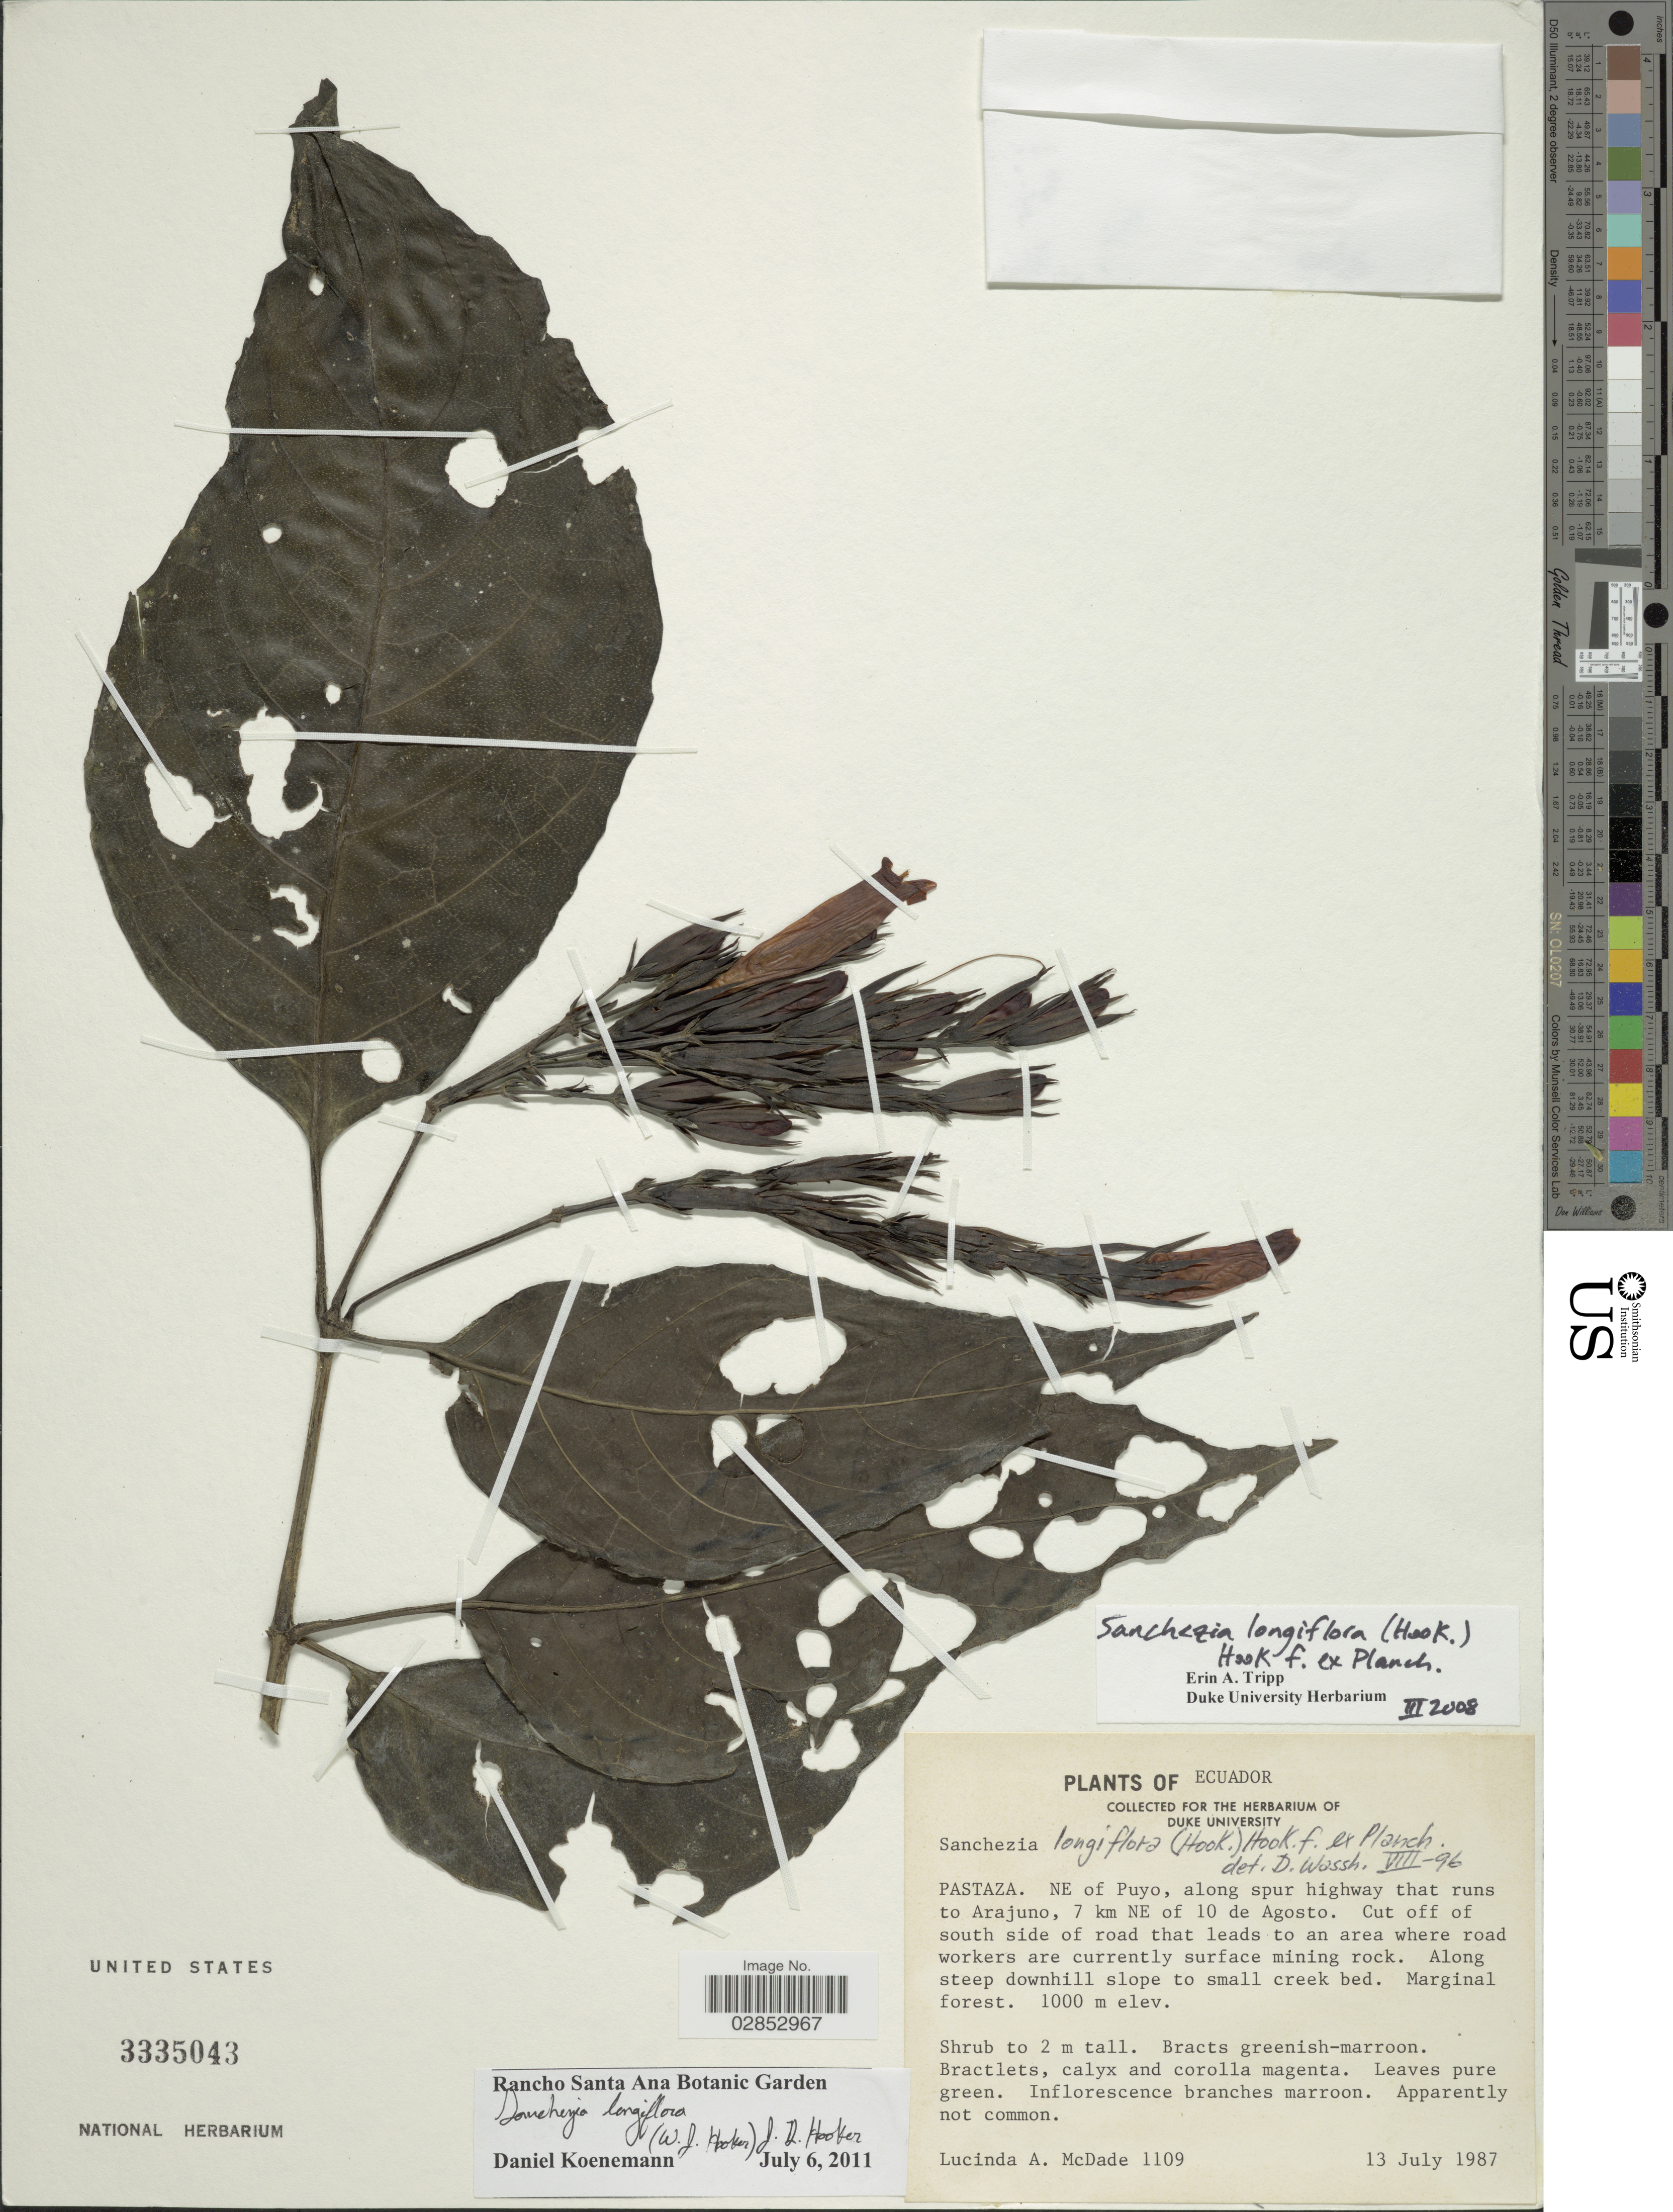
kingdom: Plantae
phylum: Tracheophyta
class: Magnoliopsida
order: Lamiales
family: Acanthaceae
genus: Sanchezia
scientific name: Sanchezia longiflora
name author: (Hook. f.) Hook. f. ex Planch.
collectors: L. McDade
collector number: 1109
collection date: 1987-07-13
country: Ecuador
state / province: Pastaza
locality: NE of Puyo, along spur highway that runs to Arajuno, 7 km NE of 10 de Agosto.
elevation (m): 1000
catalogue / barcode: US 3335043